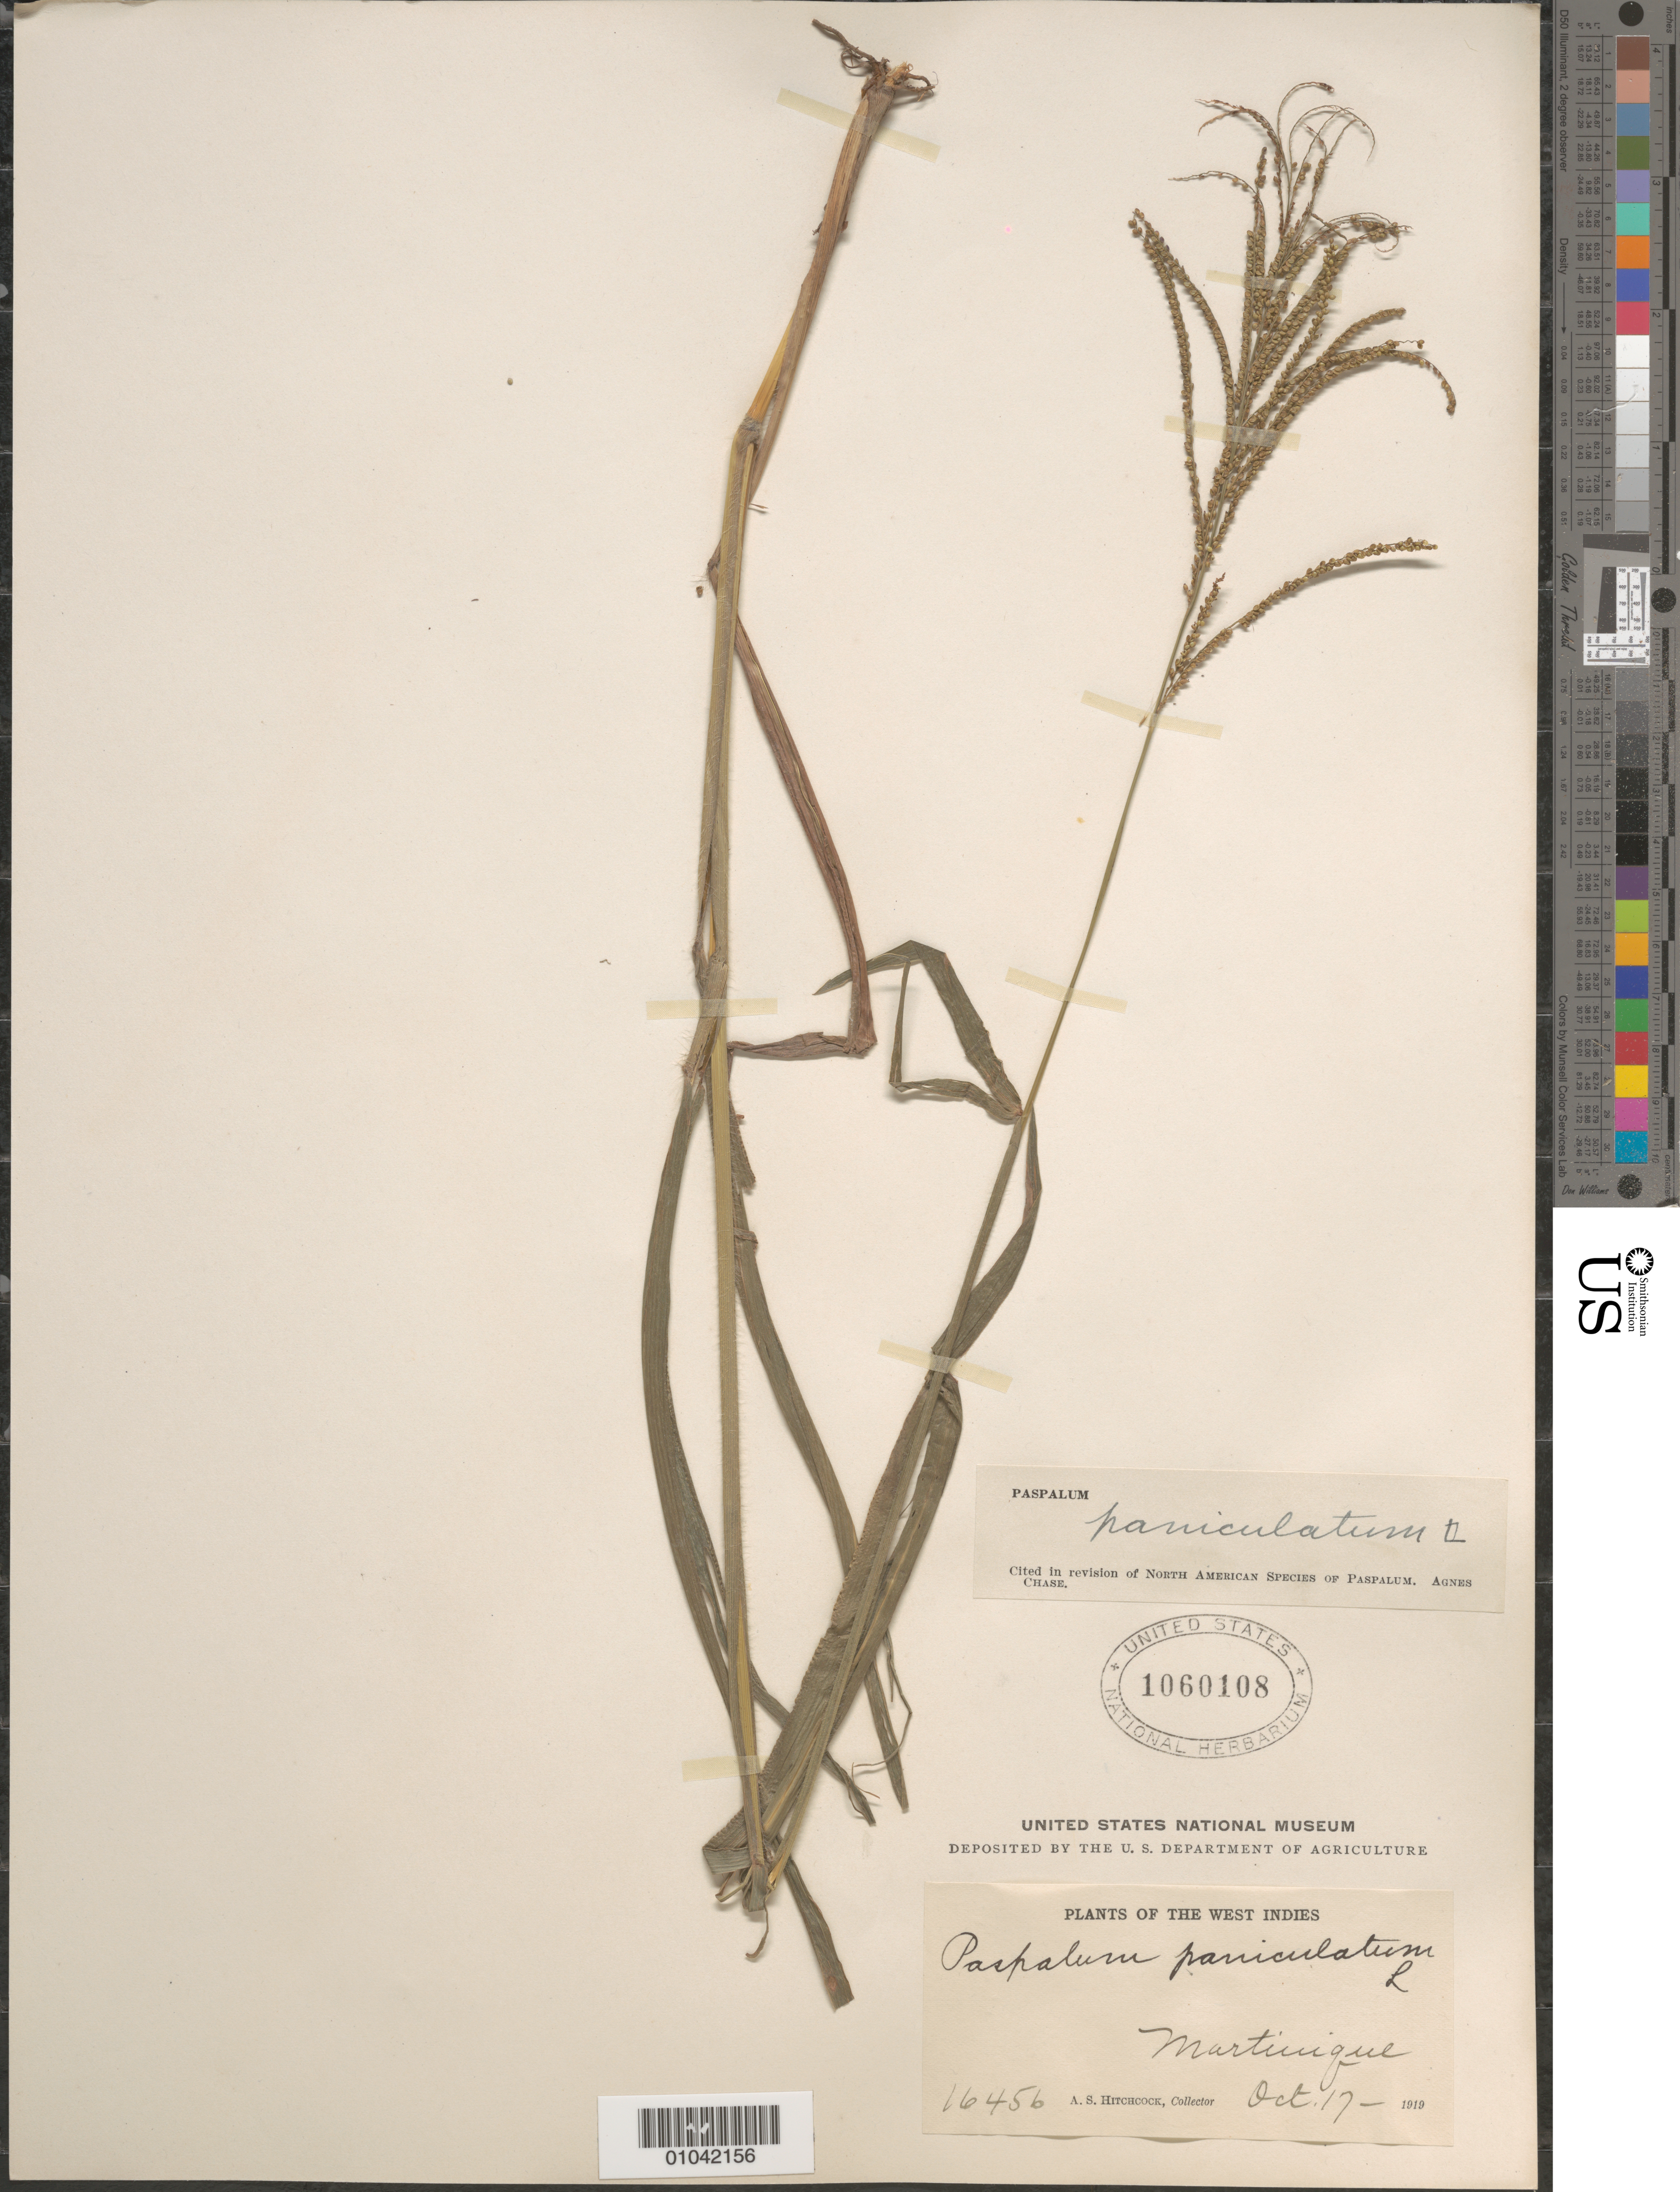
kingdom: Plantae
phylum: Tracheophyta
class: Liliopsida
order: Poales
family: Poaceae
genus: Paspalum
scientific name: Paspalum paniculatum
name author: L.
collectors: A. S. Hitchcock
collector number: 16456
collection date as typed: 17 Oct 1919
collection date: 1919-10-17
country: Martinique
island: Martinique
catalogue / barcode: US 1060108